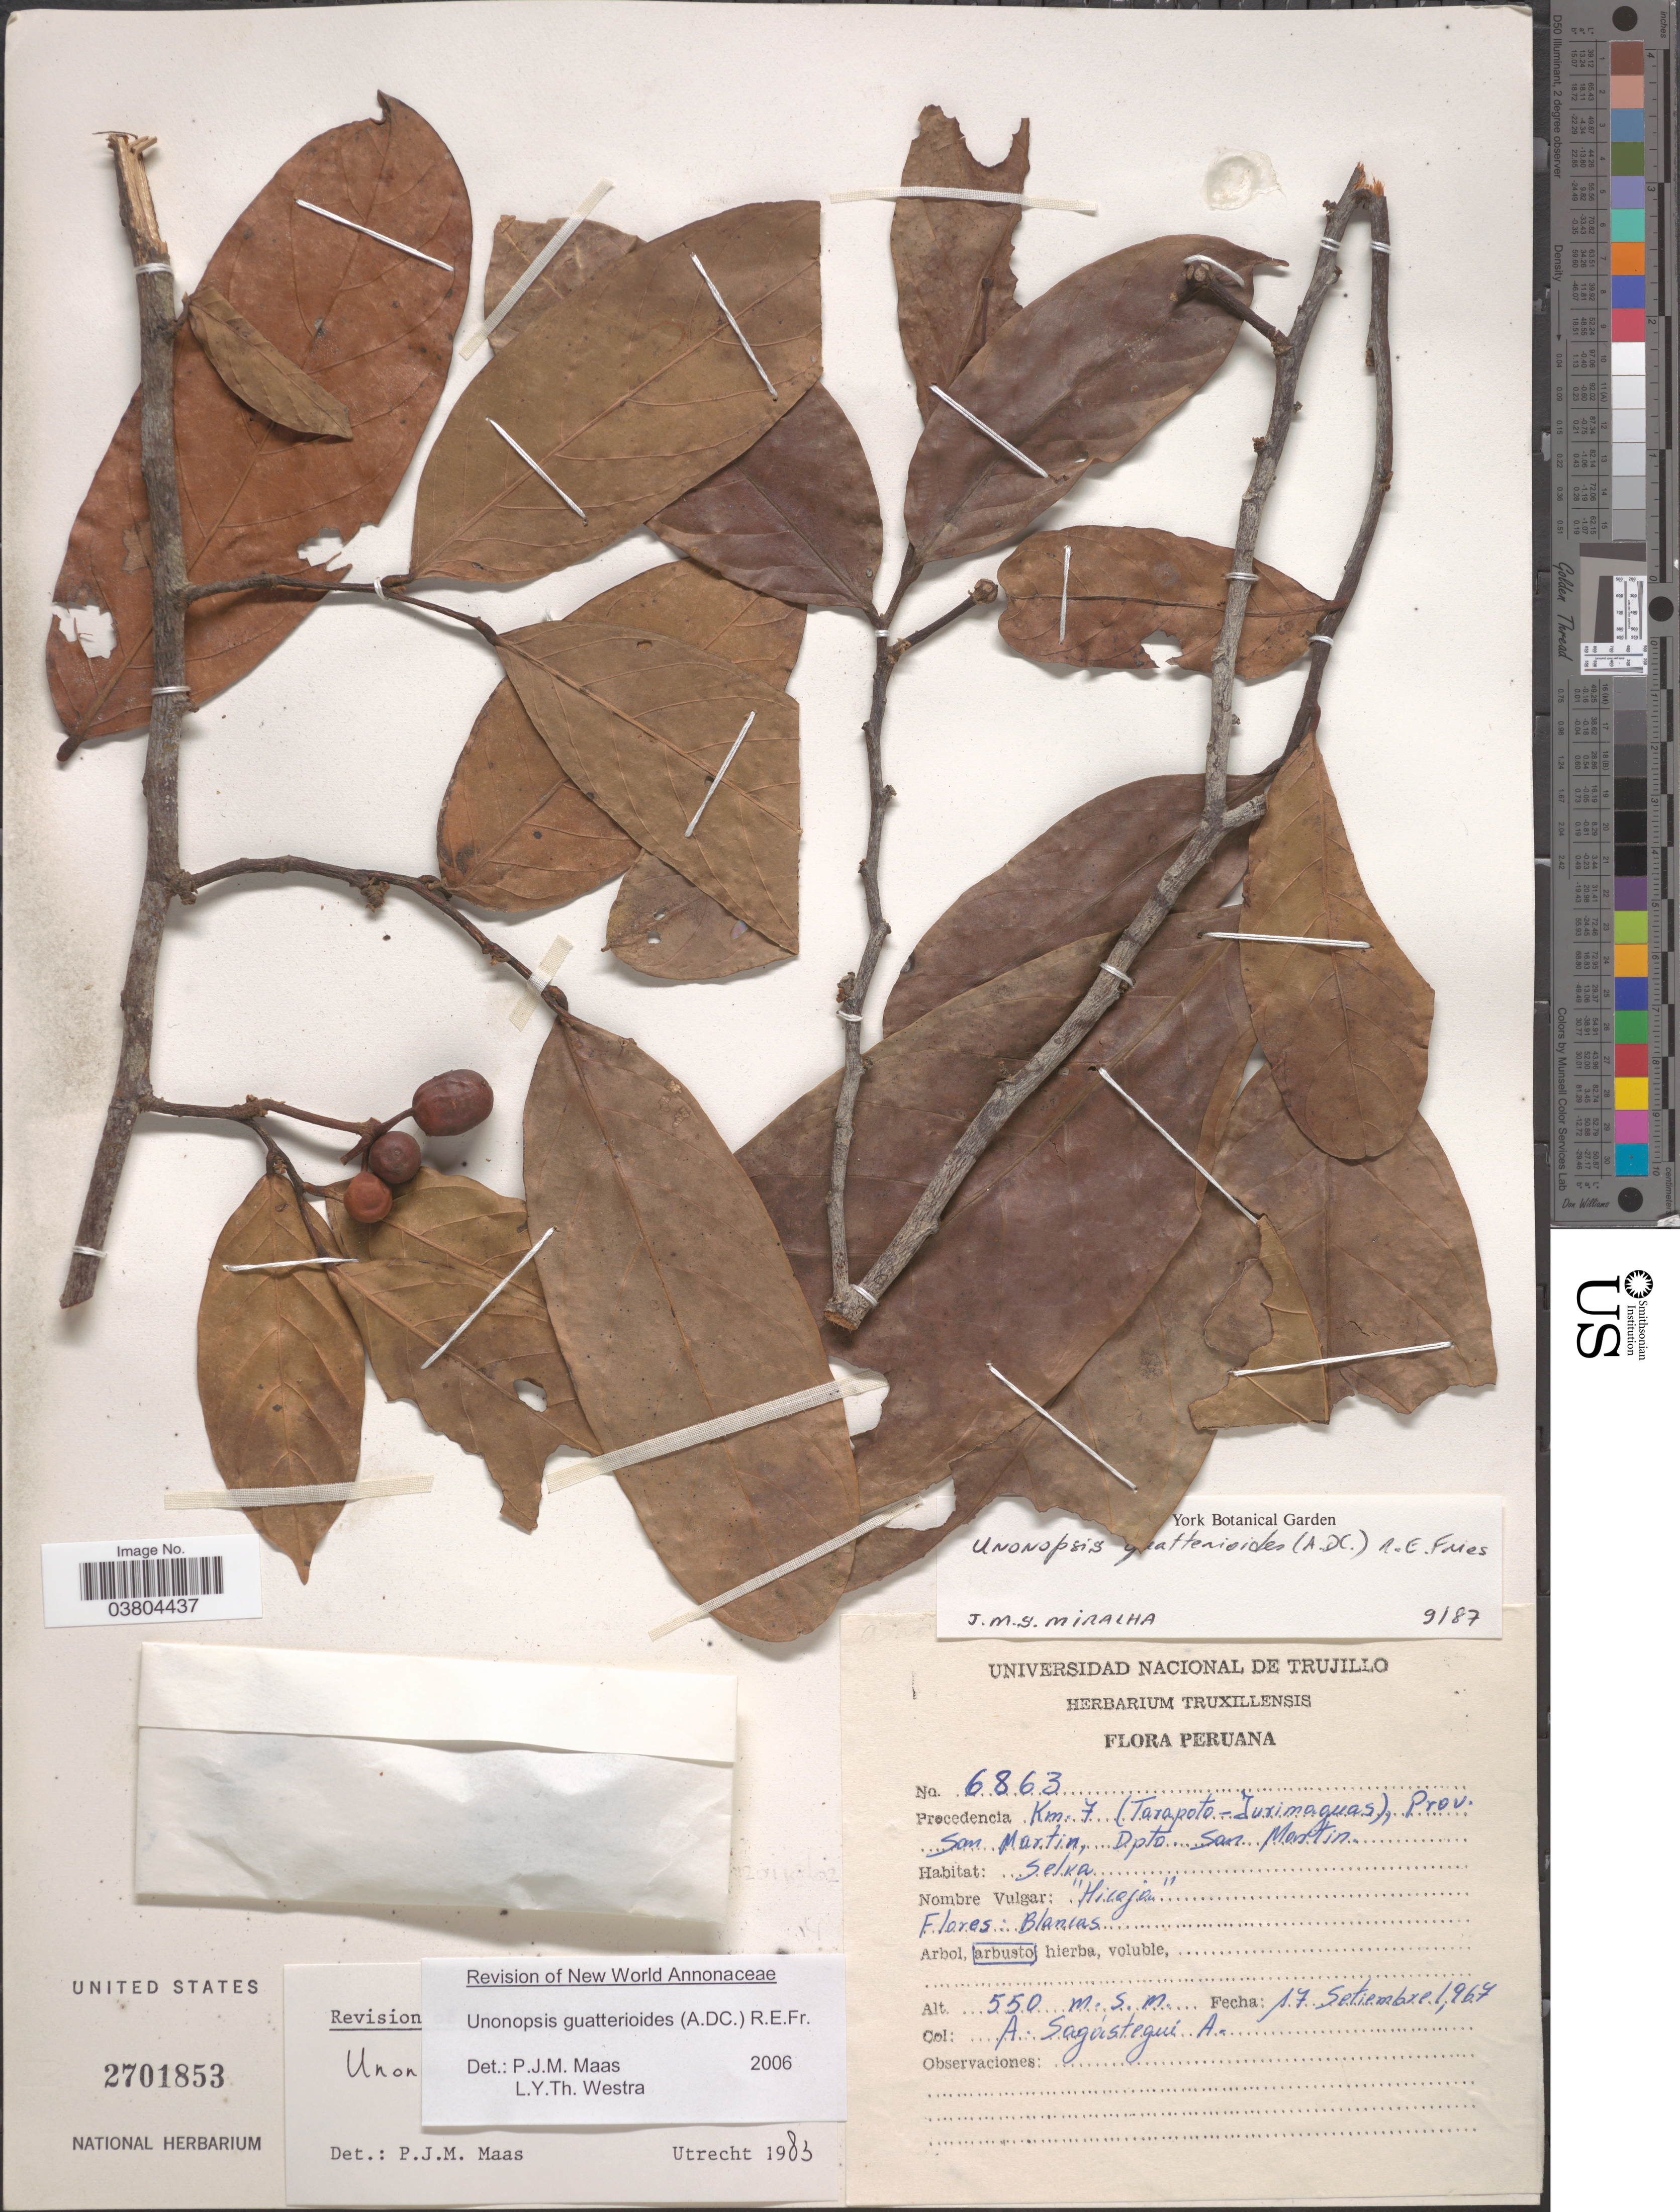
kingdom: Plantae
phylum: Tracheophyta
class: Magnoliopsida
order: Magnoliales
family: Annonaceae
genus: Unonopsis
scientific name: Unonopsis guatterioides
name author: (A. DC.) R.E. Fr.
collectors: A. Sagástegui A.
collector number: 6863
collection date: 1967-09-17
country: Peru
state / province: San Martín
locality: Precedencia Km. 7 (Tarapoto-Yurimaguas). Prov. San Martin, Dpto. San Martin.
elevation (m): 550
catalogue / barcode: US 2701853